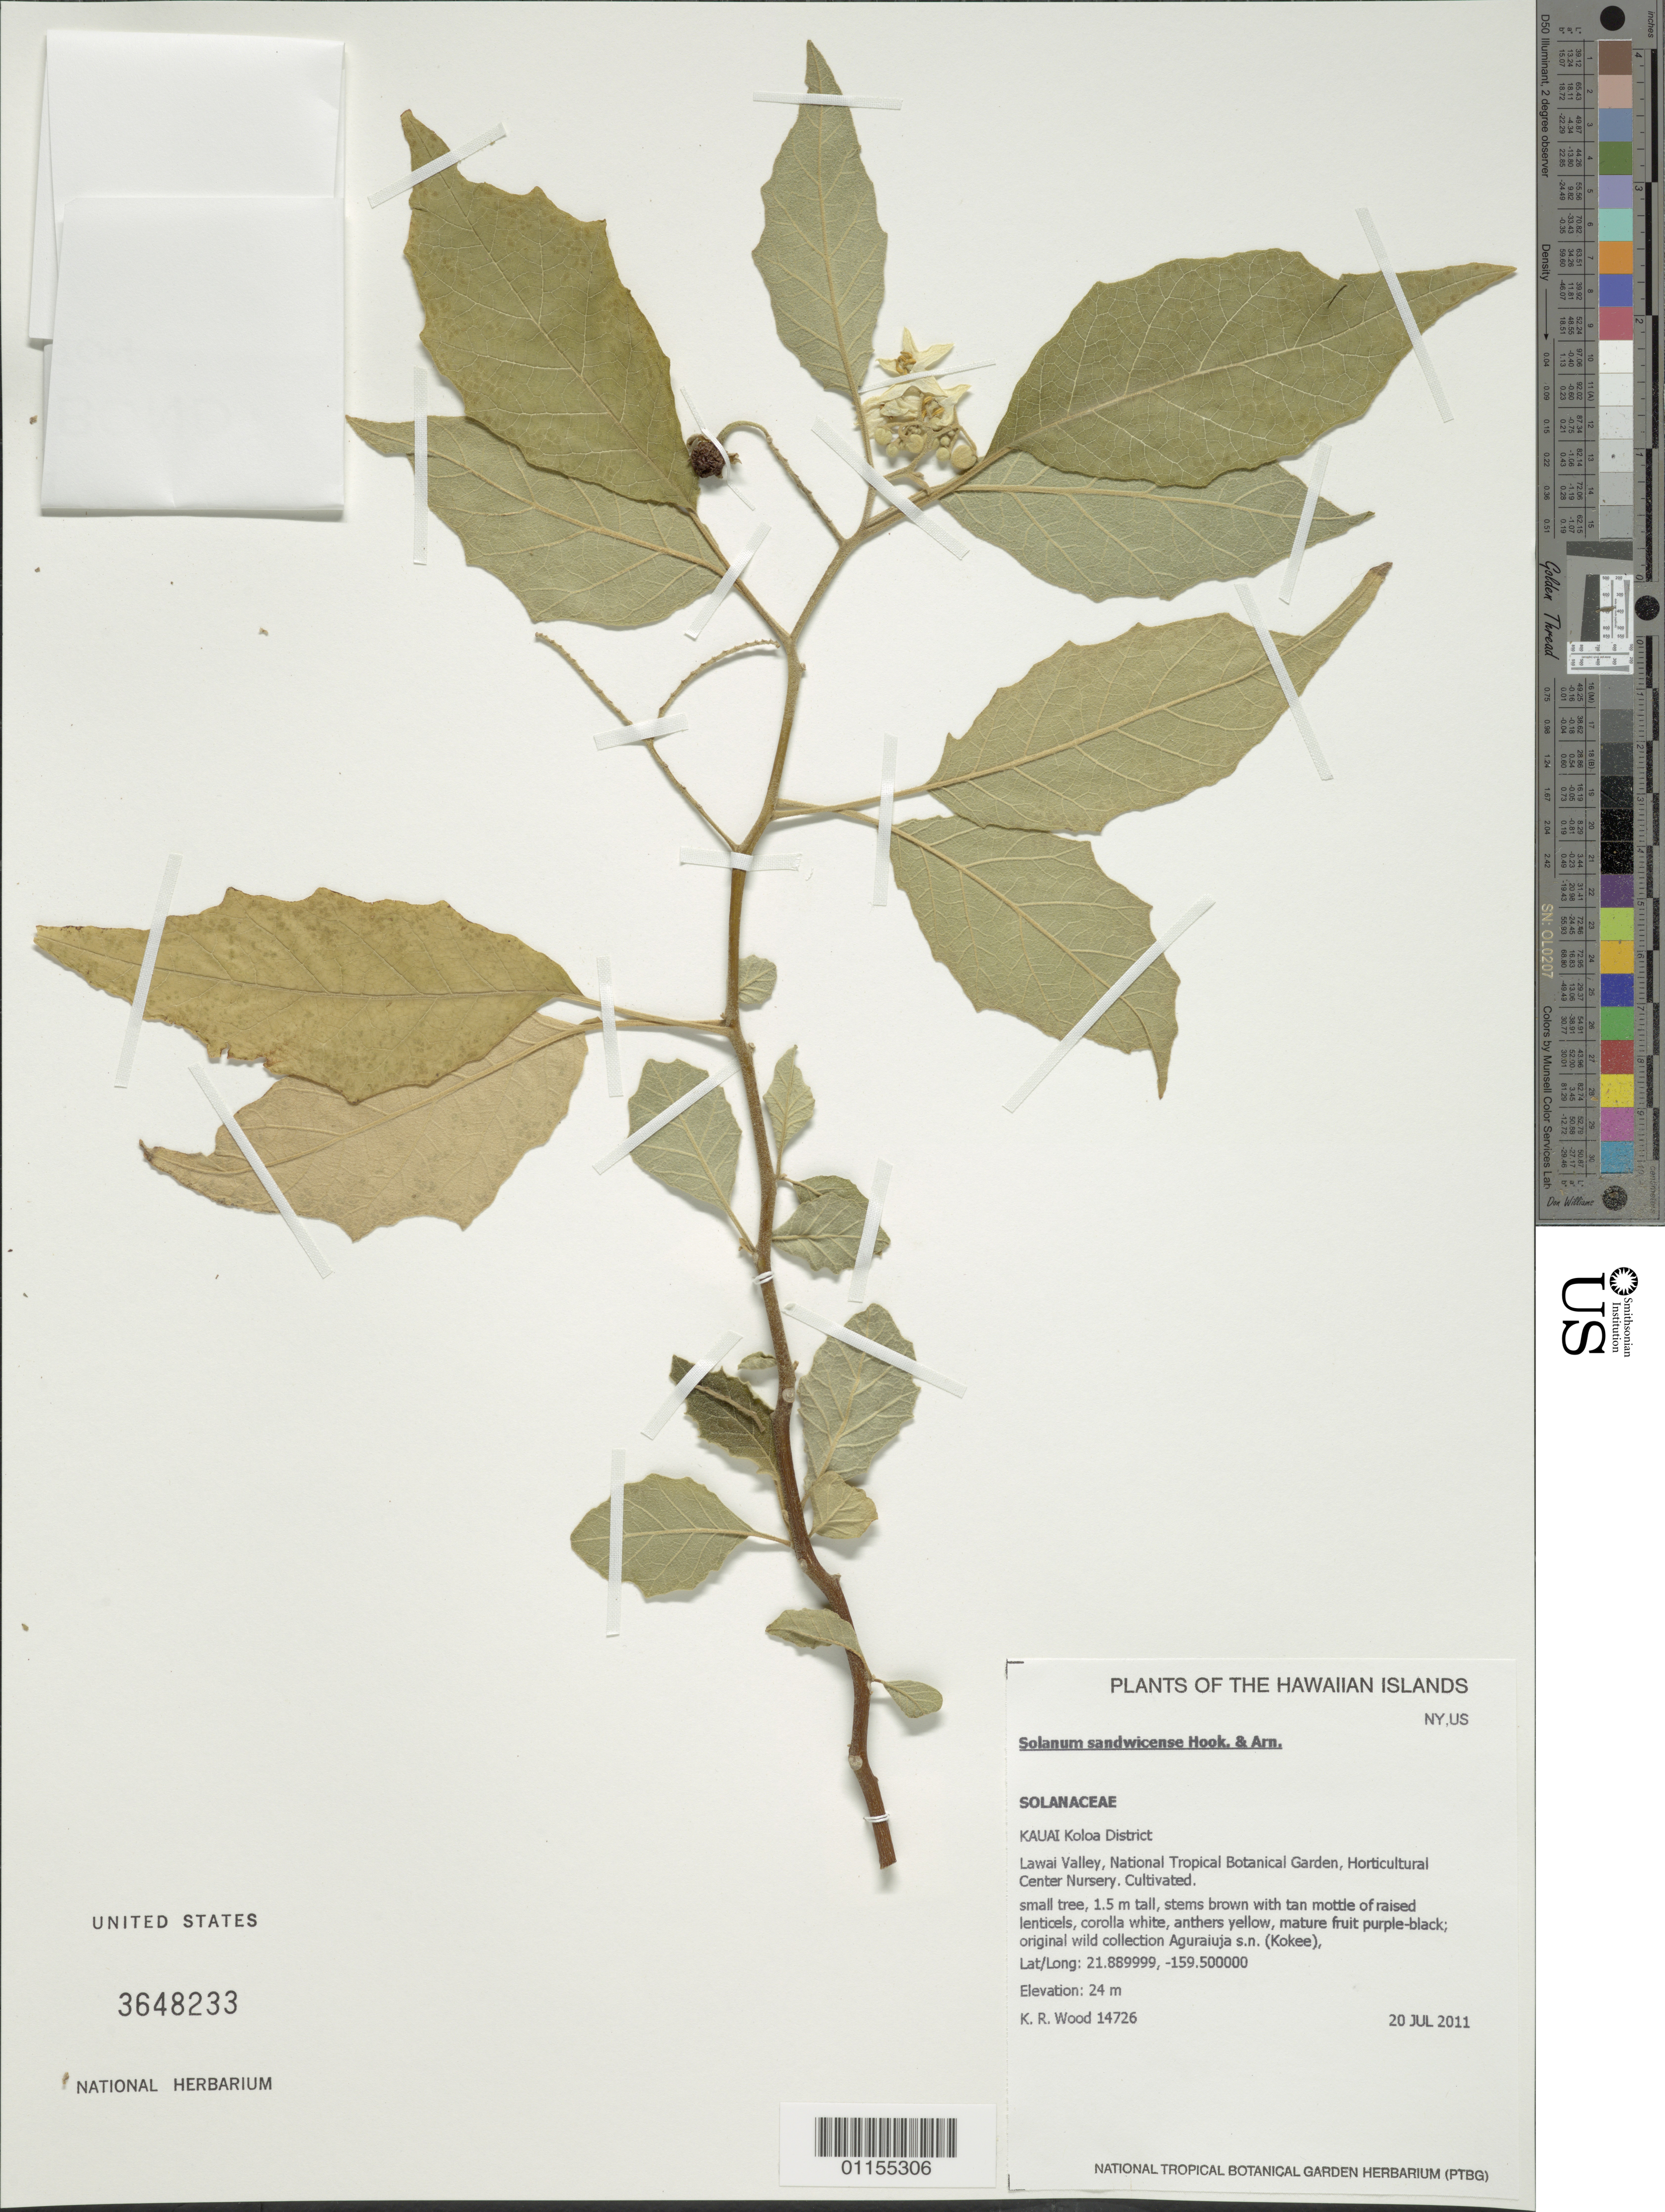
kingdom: Plantae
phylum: Tracheophyta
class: Magnoliopsida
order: Solanales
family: Solanaceae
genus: Solanum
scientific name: Solanum sandwicense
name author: Hook. & Arn.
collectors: K. R. Wood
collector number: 14726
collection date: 2011-07-20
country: United States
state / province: Hawaii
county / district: Kauai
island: Kaua'i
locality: Lawai Valley, National Tropical Botanical Garden, Horticultural Center Nursery.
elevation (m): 24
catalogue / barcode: US 3648233